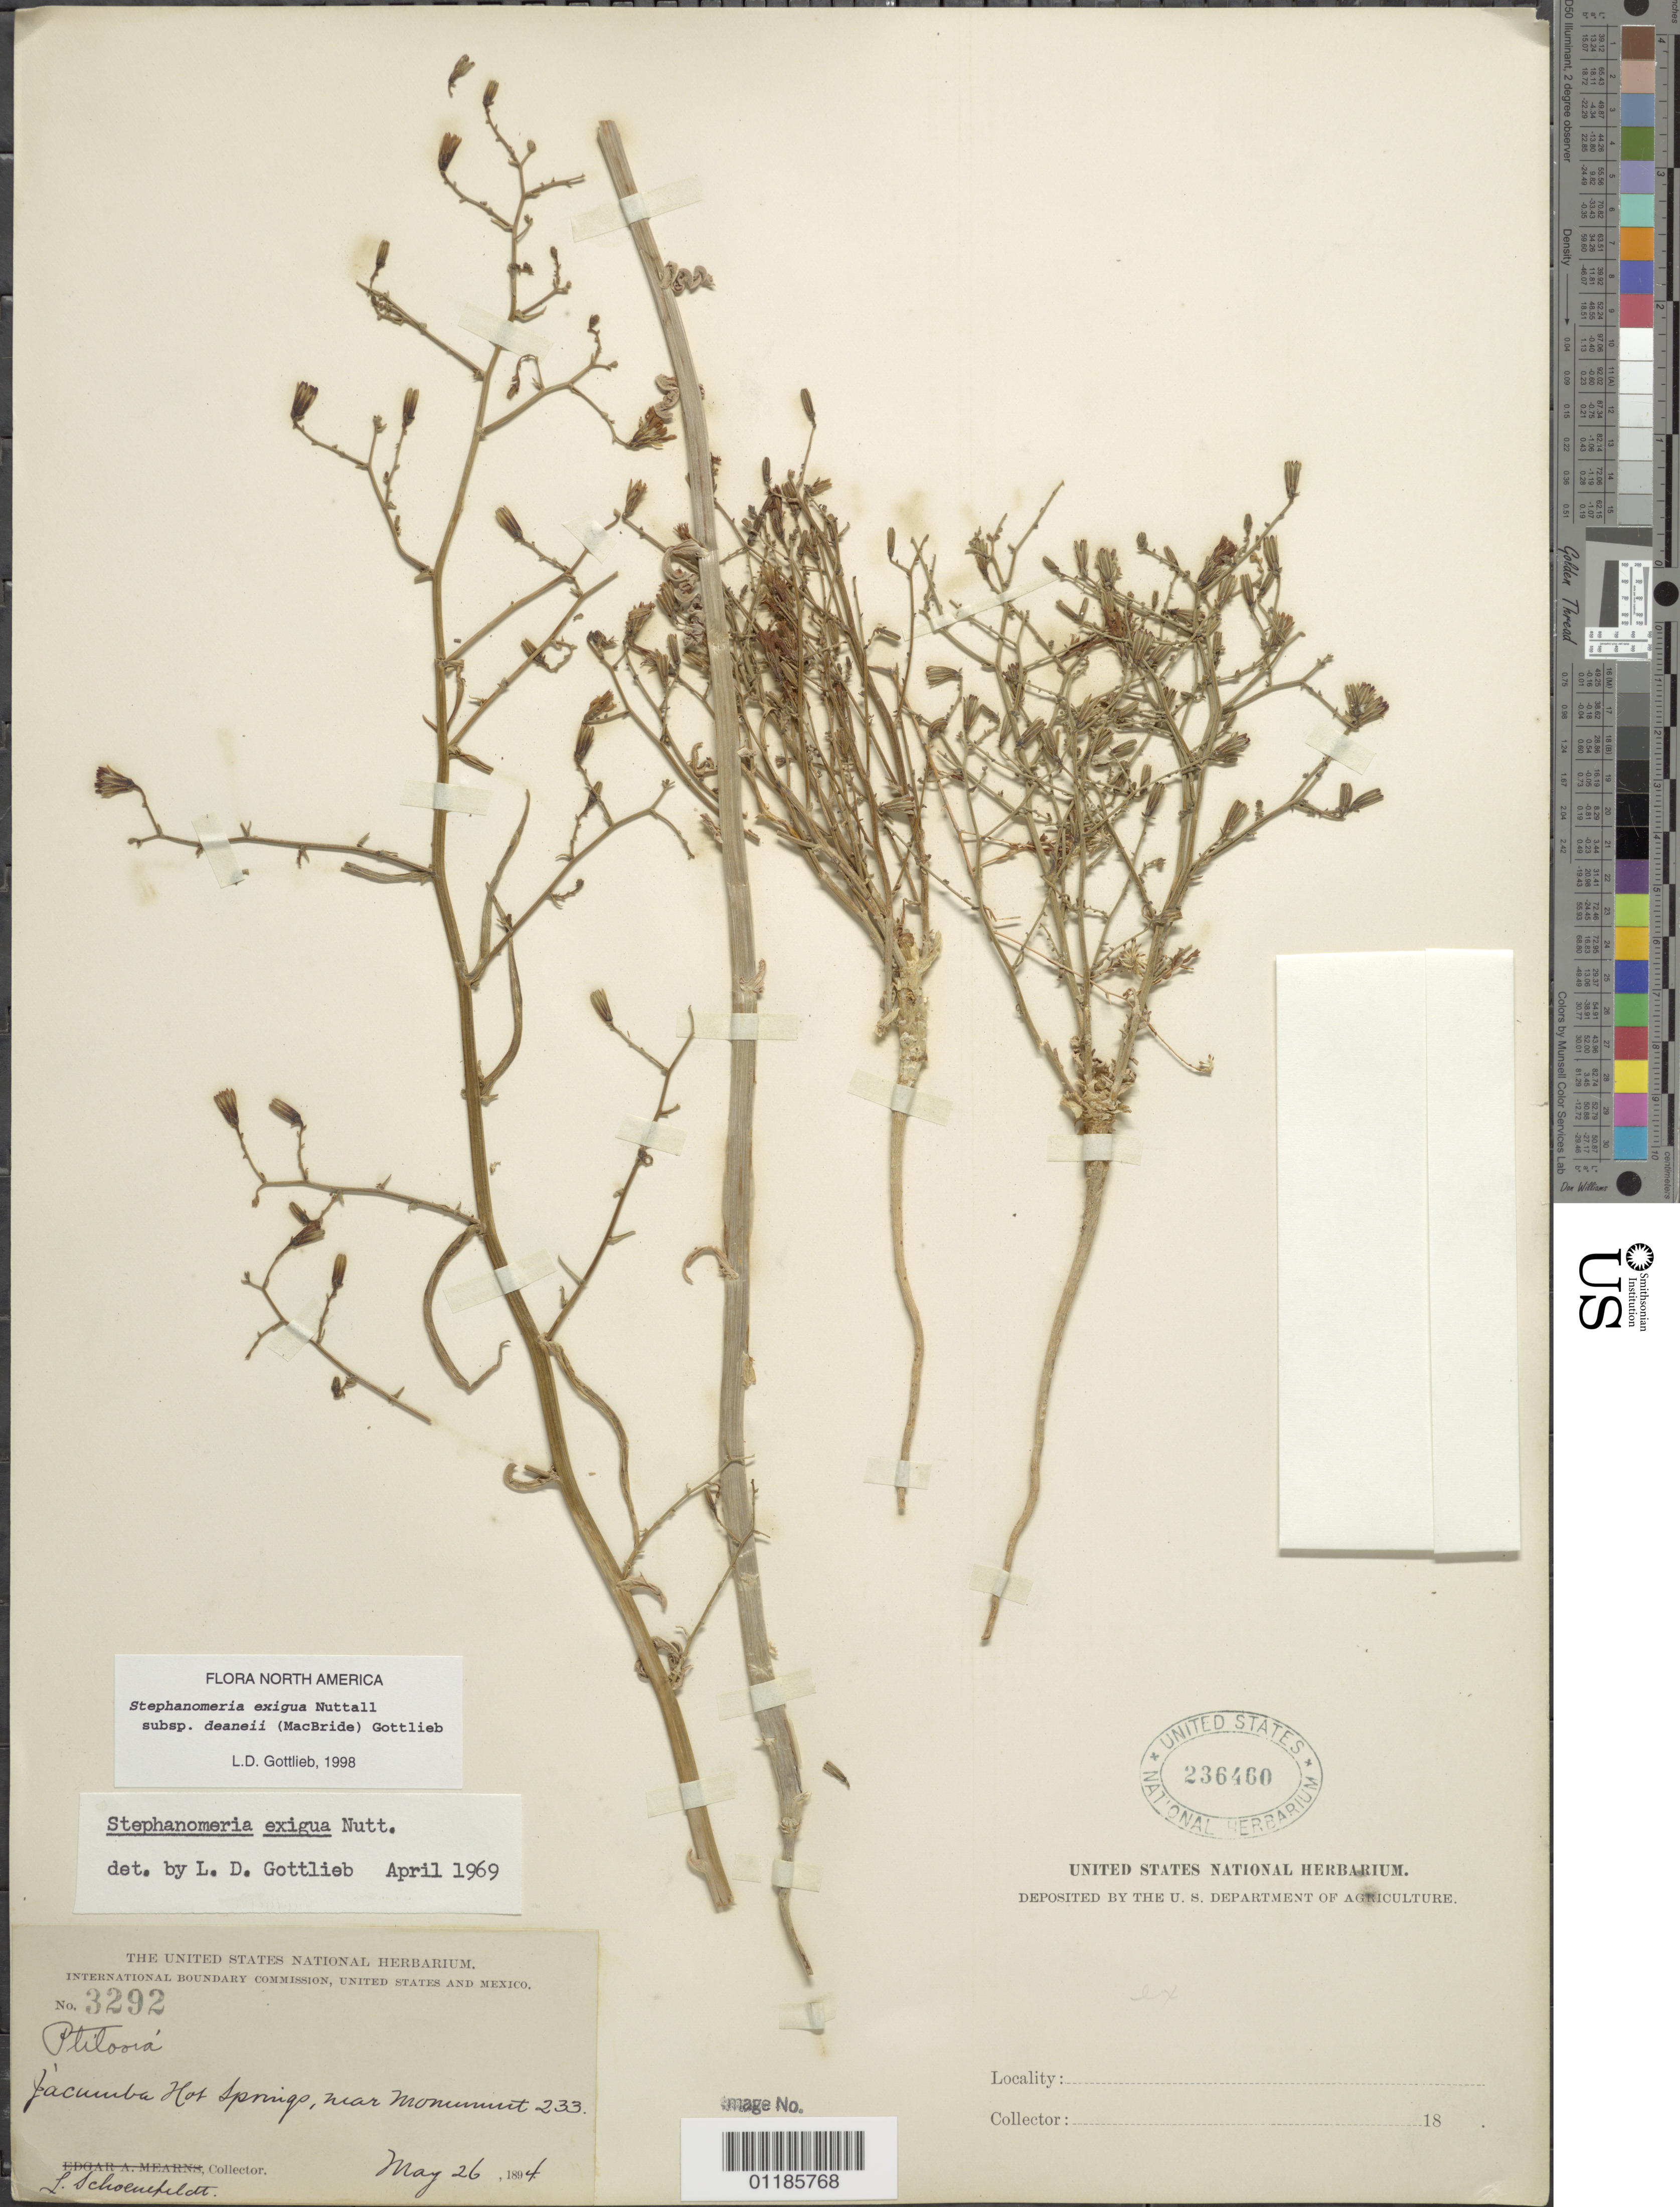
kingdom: Plantae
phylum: Tracheophyta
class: Magnoliopsida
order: Asterales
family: Asteraceae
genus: Stephanomeria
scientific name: Stephanomeria exigua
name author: Nutt.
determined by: Gottlieb, L. D.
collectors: L. Schounfeldt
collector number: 3292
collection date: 1894-05-26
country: United States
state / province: California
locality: Jacumba Hot Springs, near Monument 233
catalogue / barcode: US 236460